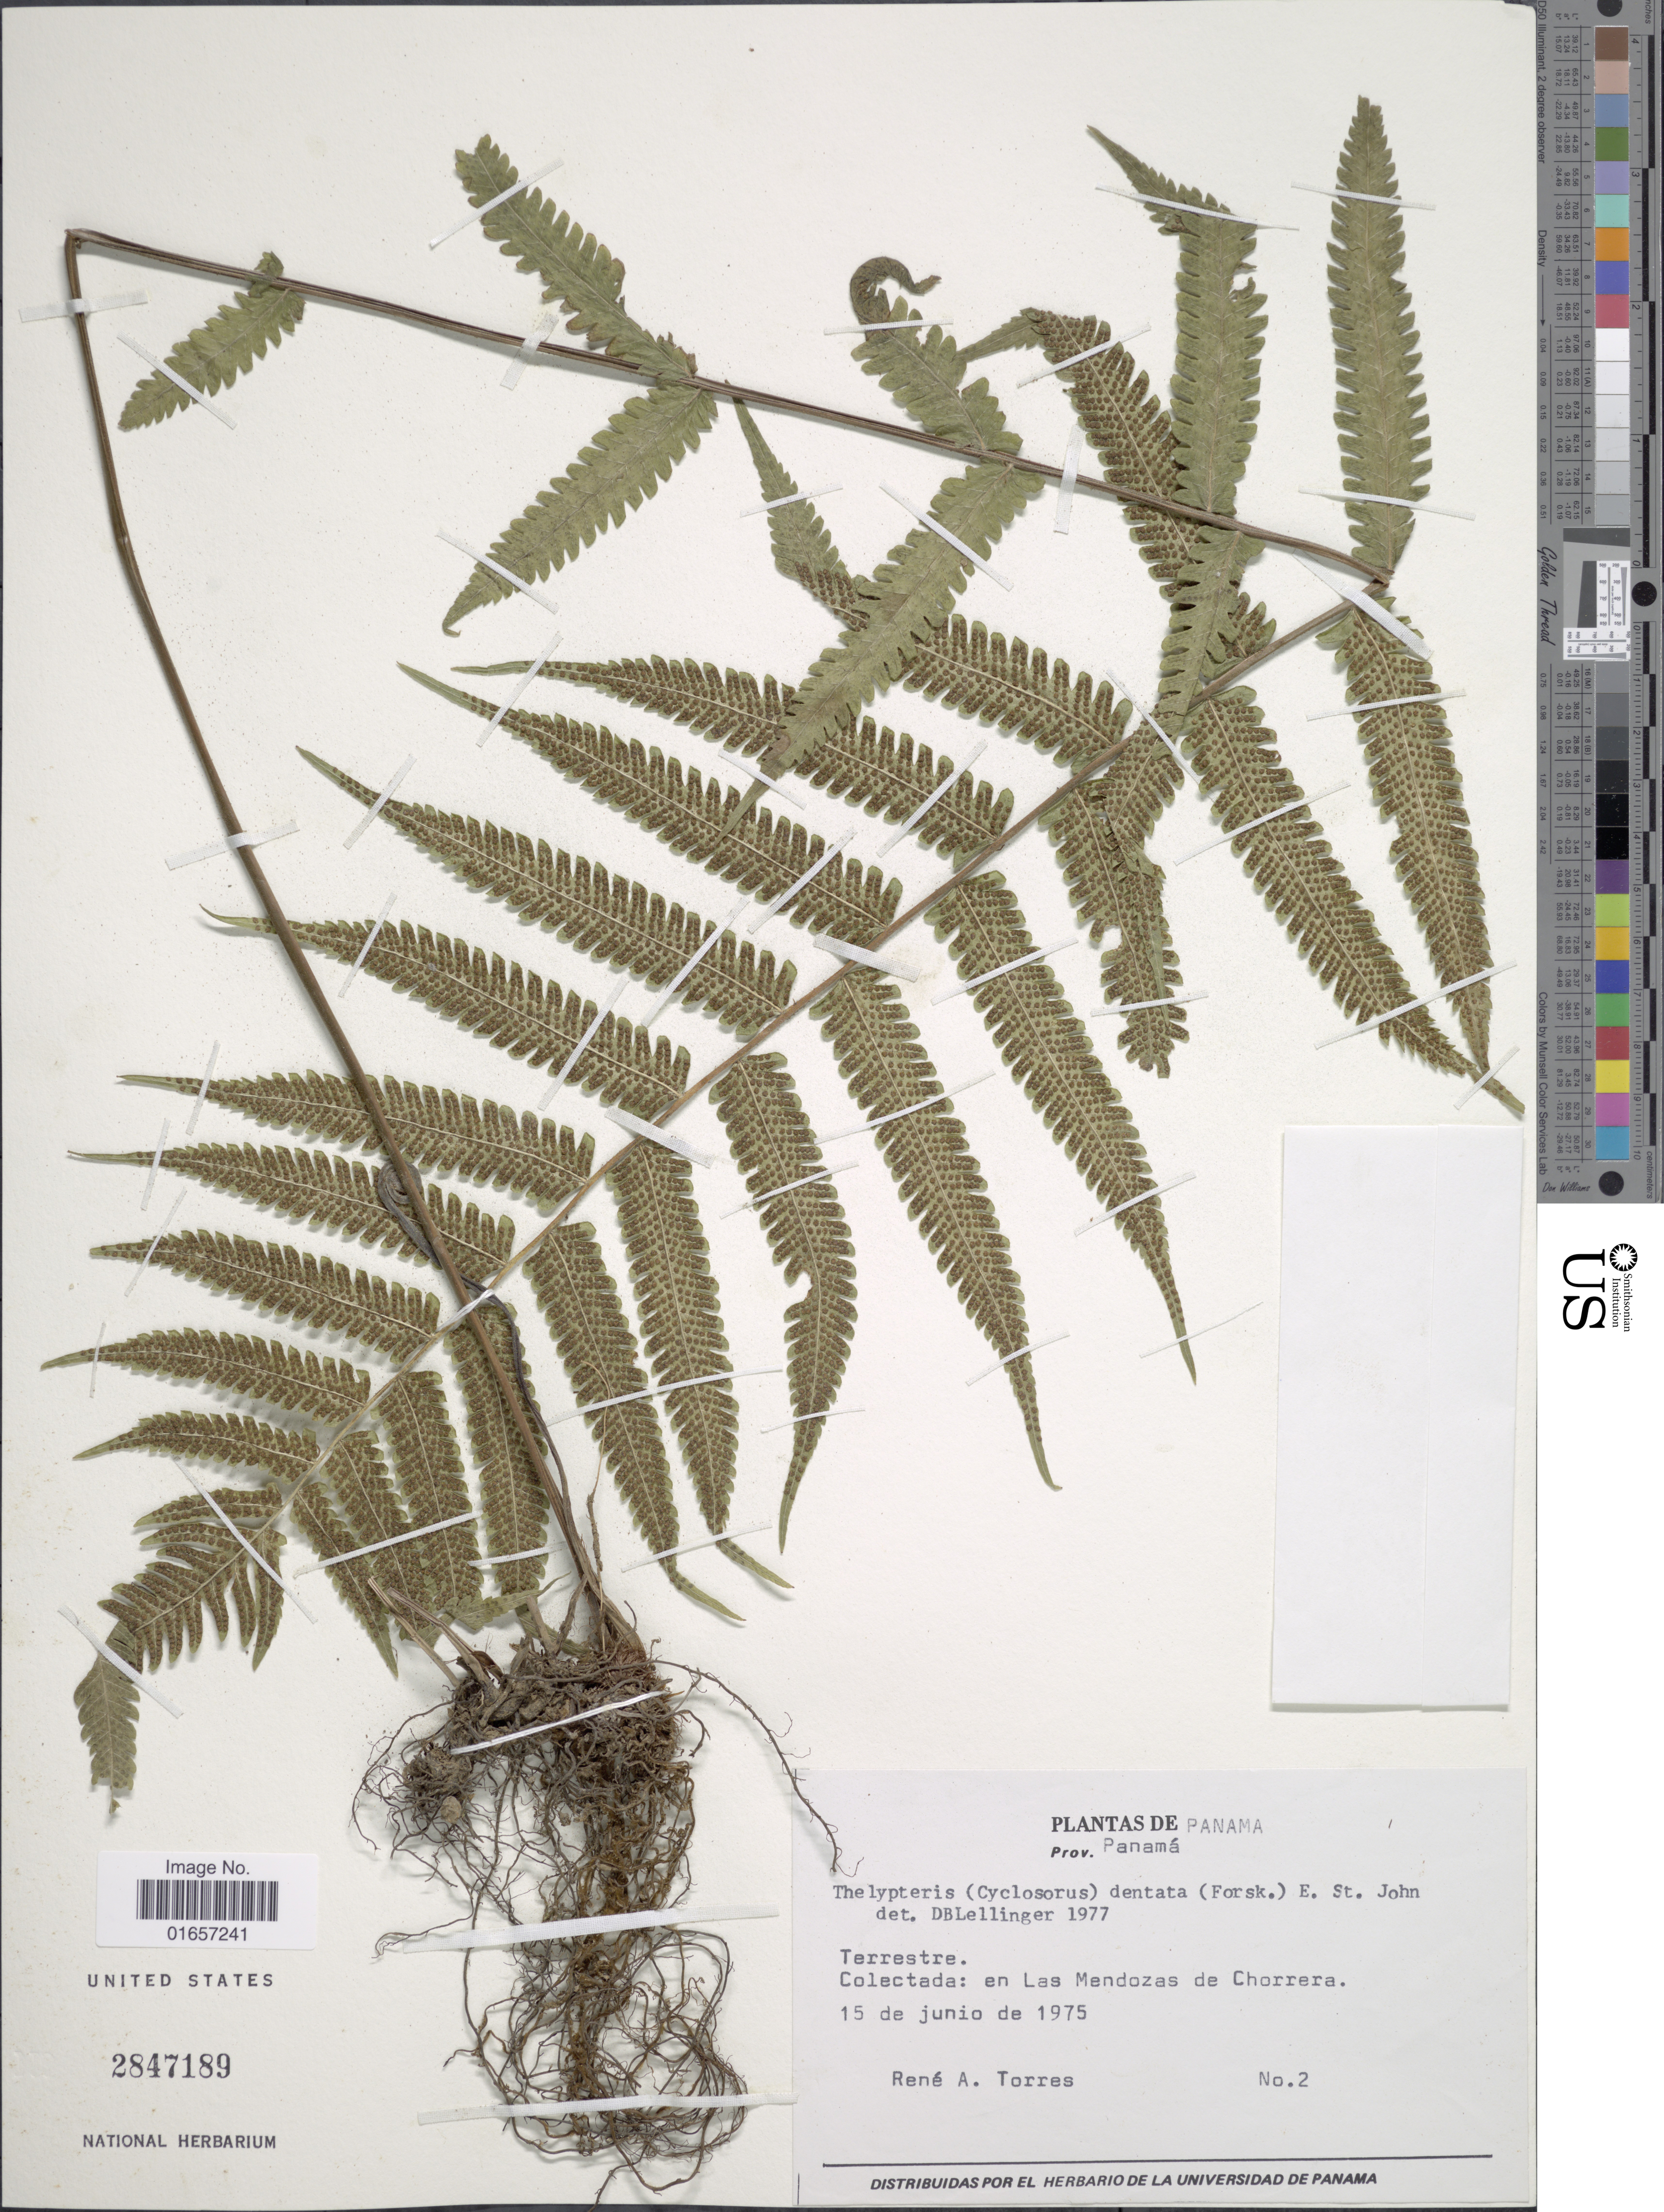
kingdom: Plantae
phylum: Tracheophyta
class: Polypodiopsida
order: Polypodiales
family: Thelypteridaceae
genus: Christella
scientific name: Christella dentata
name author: (Forssk.) Brownsey & Jermy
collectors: R. A. Torres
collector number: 2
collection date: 1975-06-15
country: Panama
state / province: Panamá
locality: En las Mendozas de Chorrera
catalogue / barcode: US 2847189